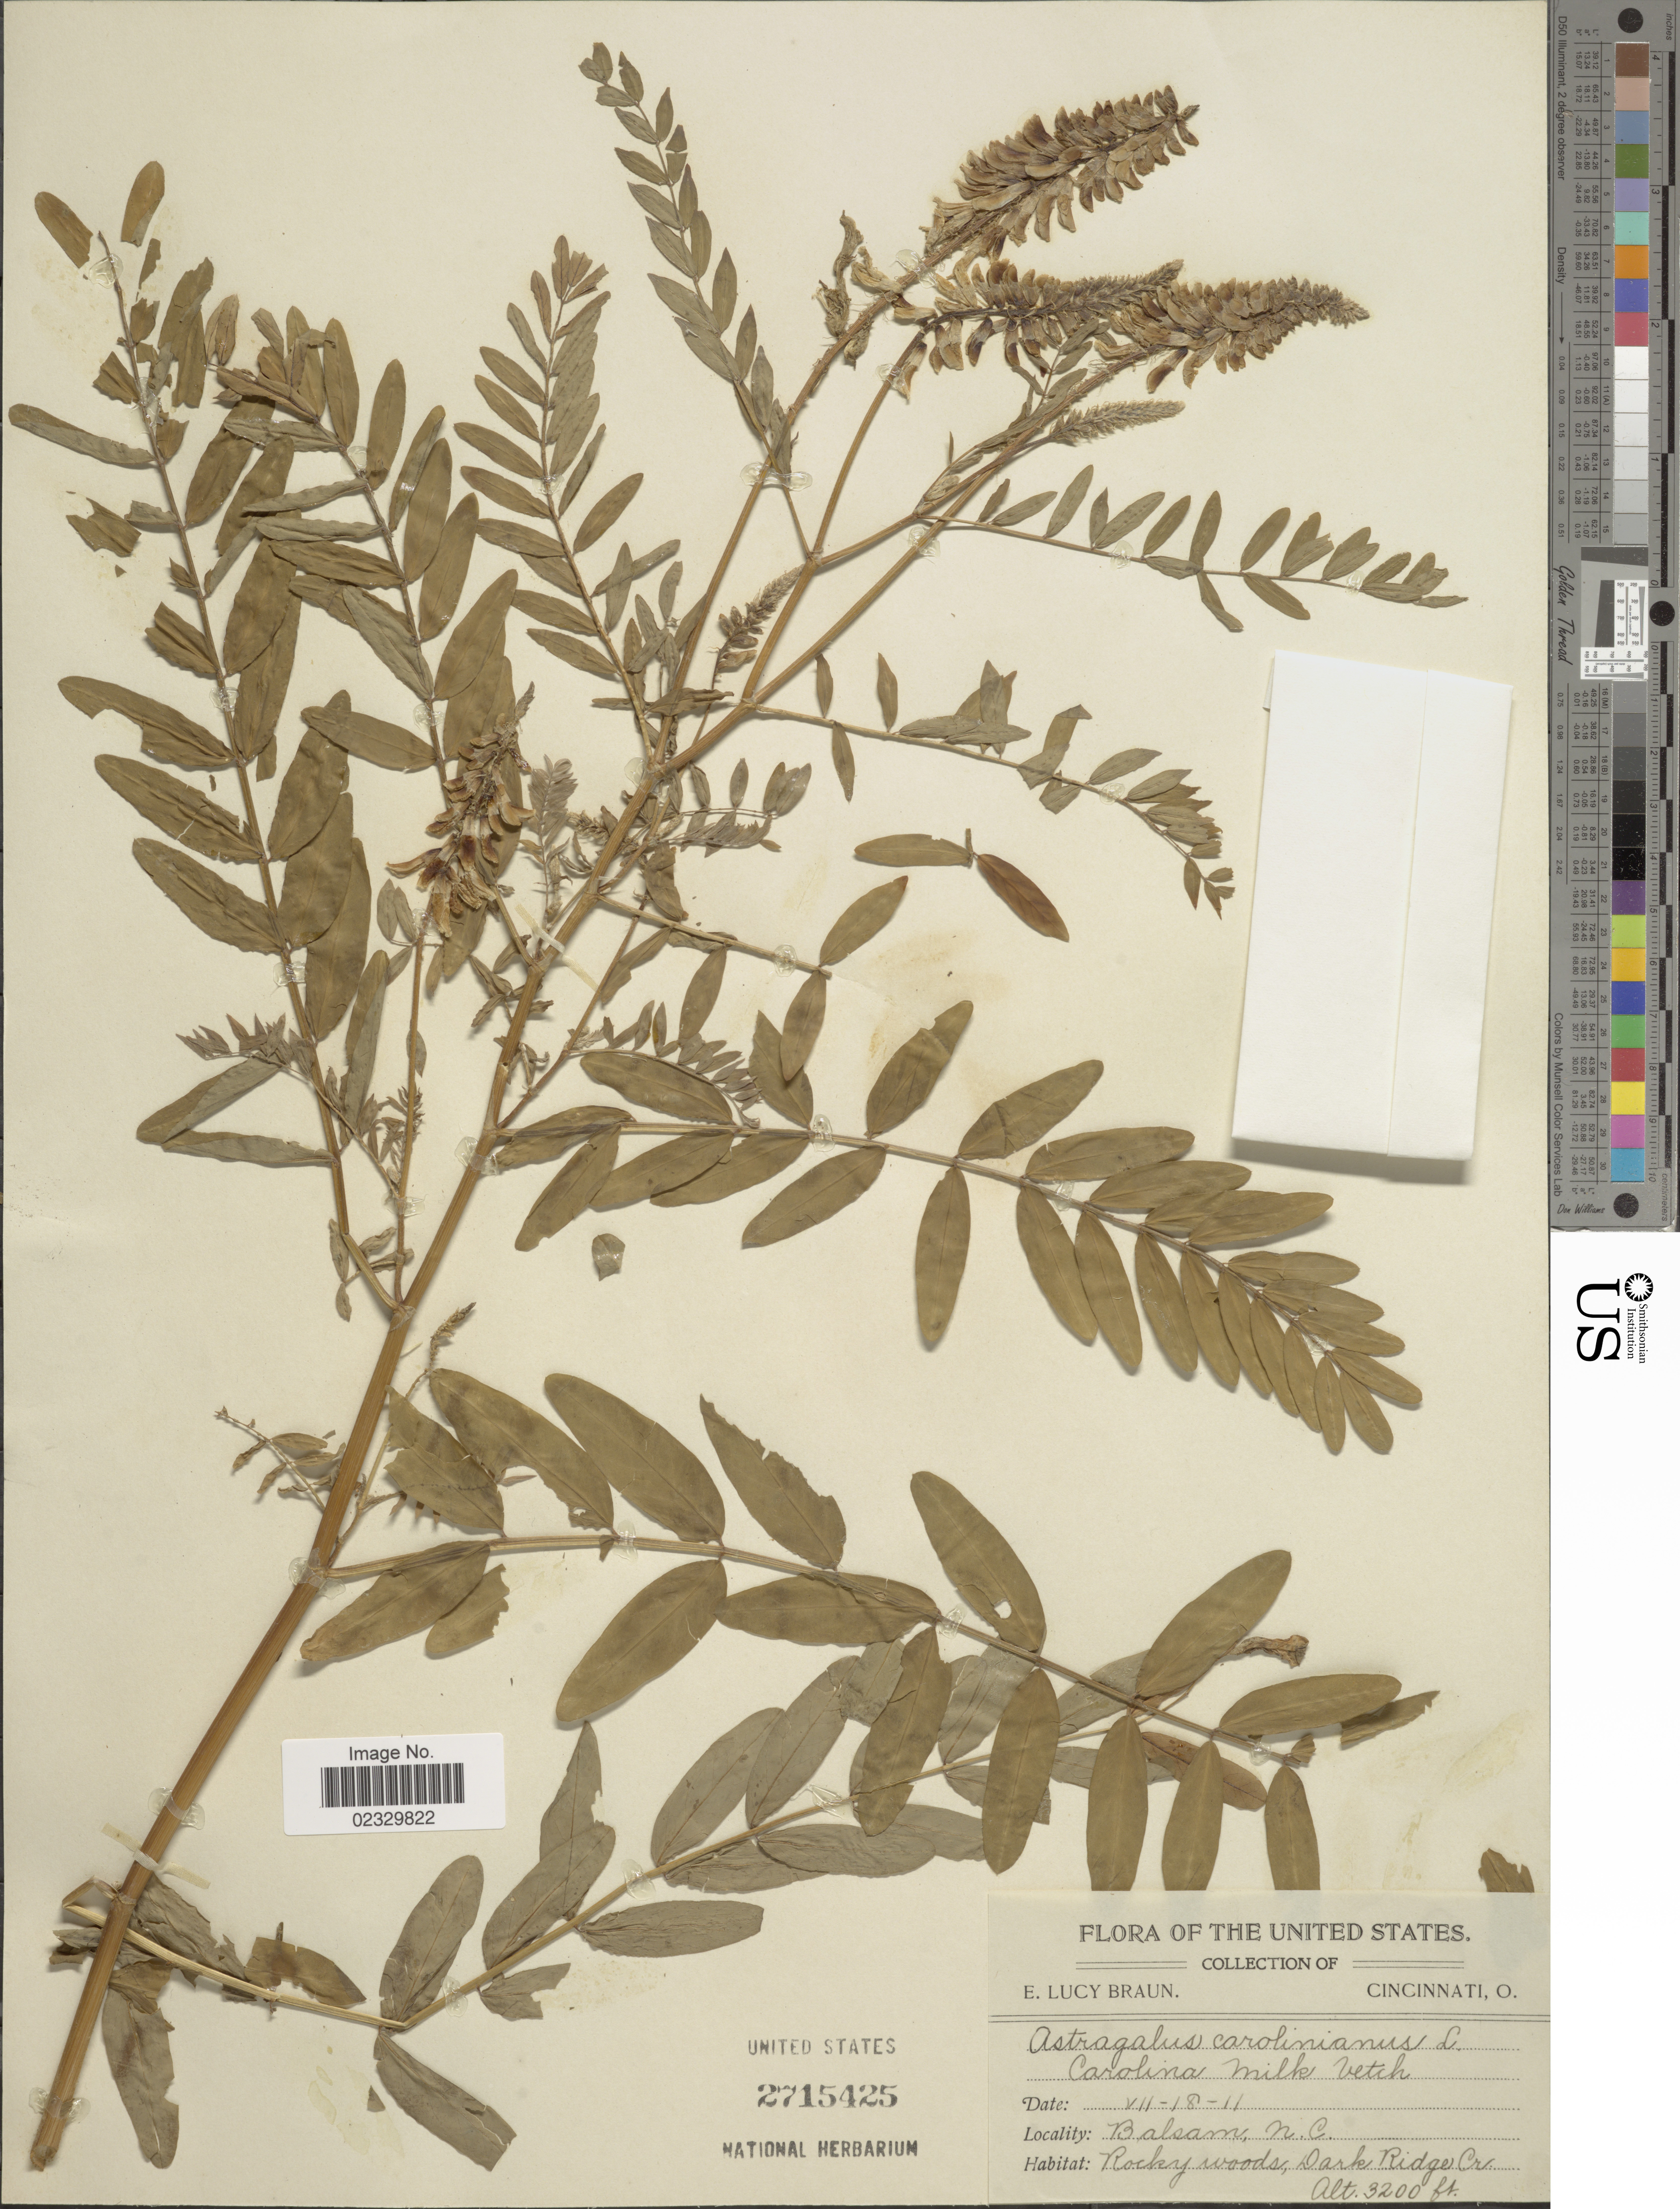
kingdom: Plantae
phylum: Tracheophyta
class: Magnoliopsida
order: Fabales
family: Fabaceae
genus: Astragalus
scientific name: Astragalus canadensis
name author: L.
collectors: E. L. Braun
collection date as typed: Transcribed d/m/y: 18/7/11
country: United States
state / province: North Carolina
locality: Balsam, N. C. Dark Ridge Cr.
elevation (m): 975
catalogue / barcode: US 2715425